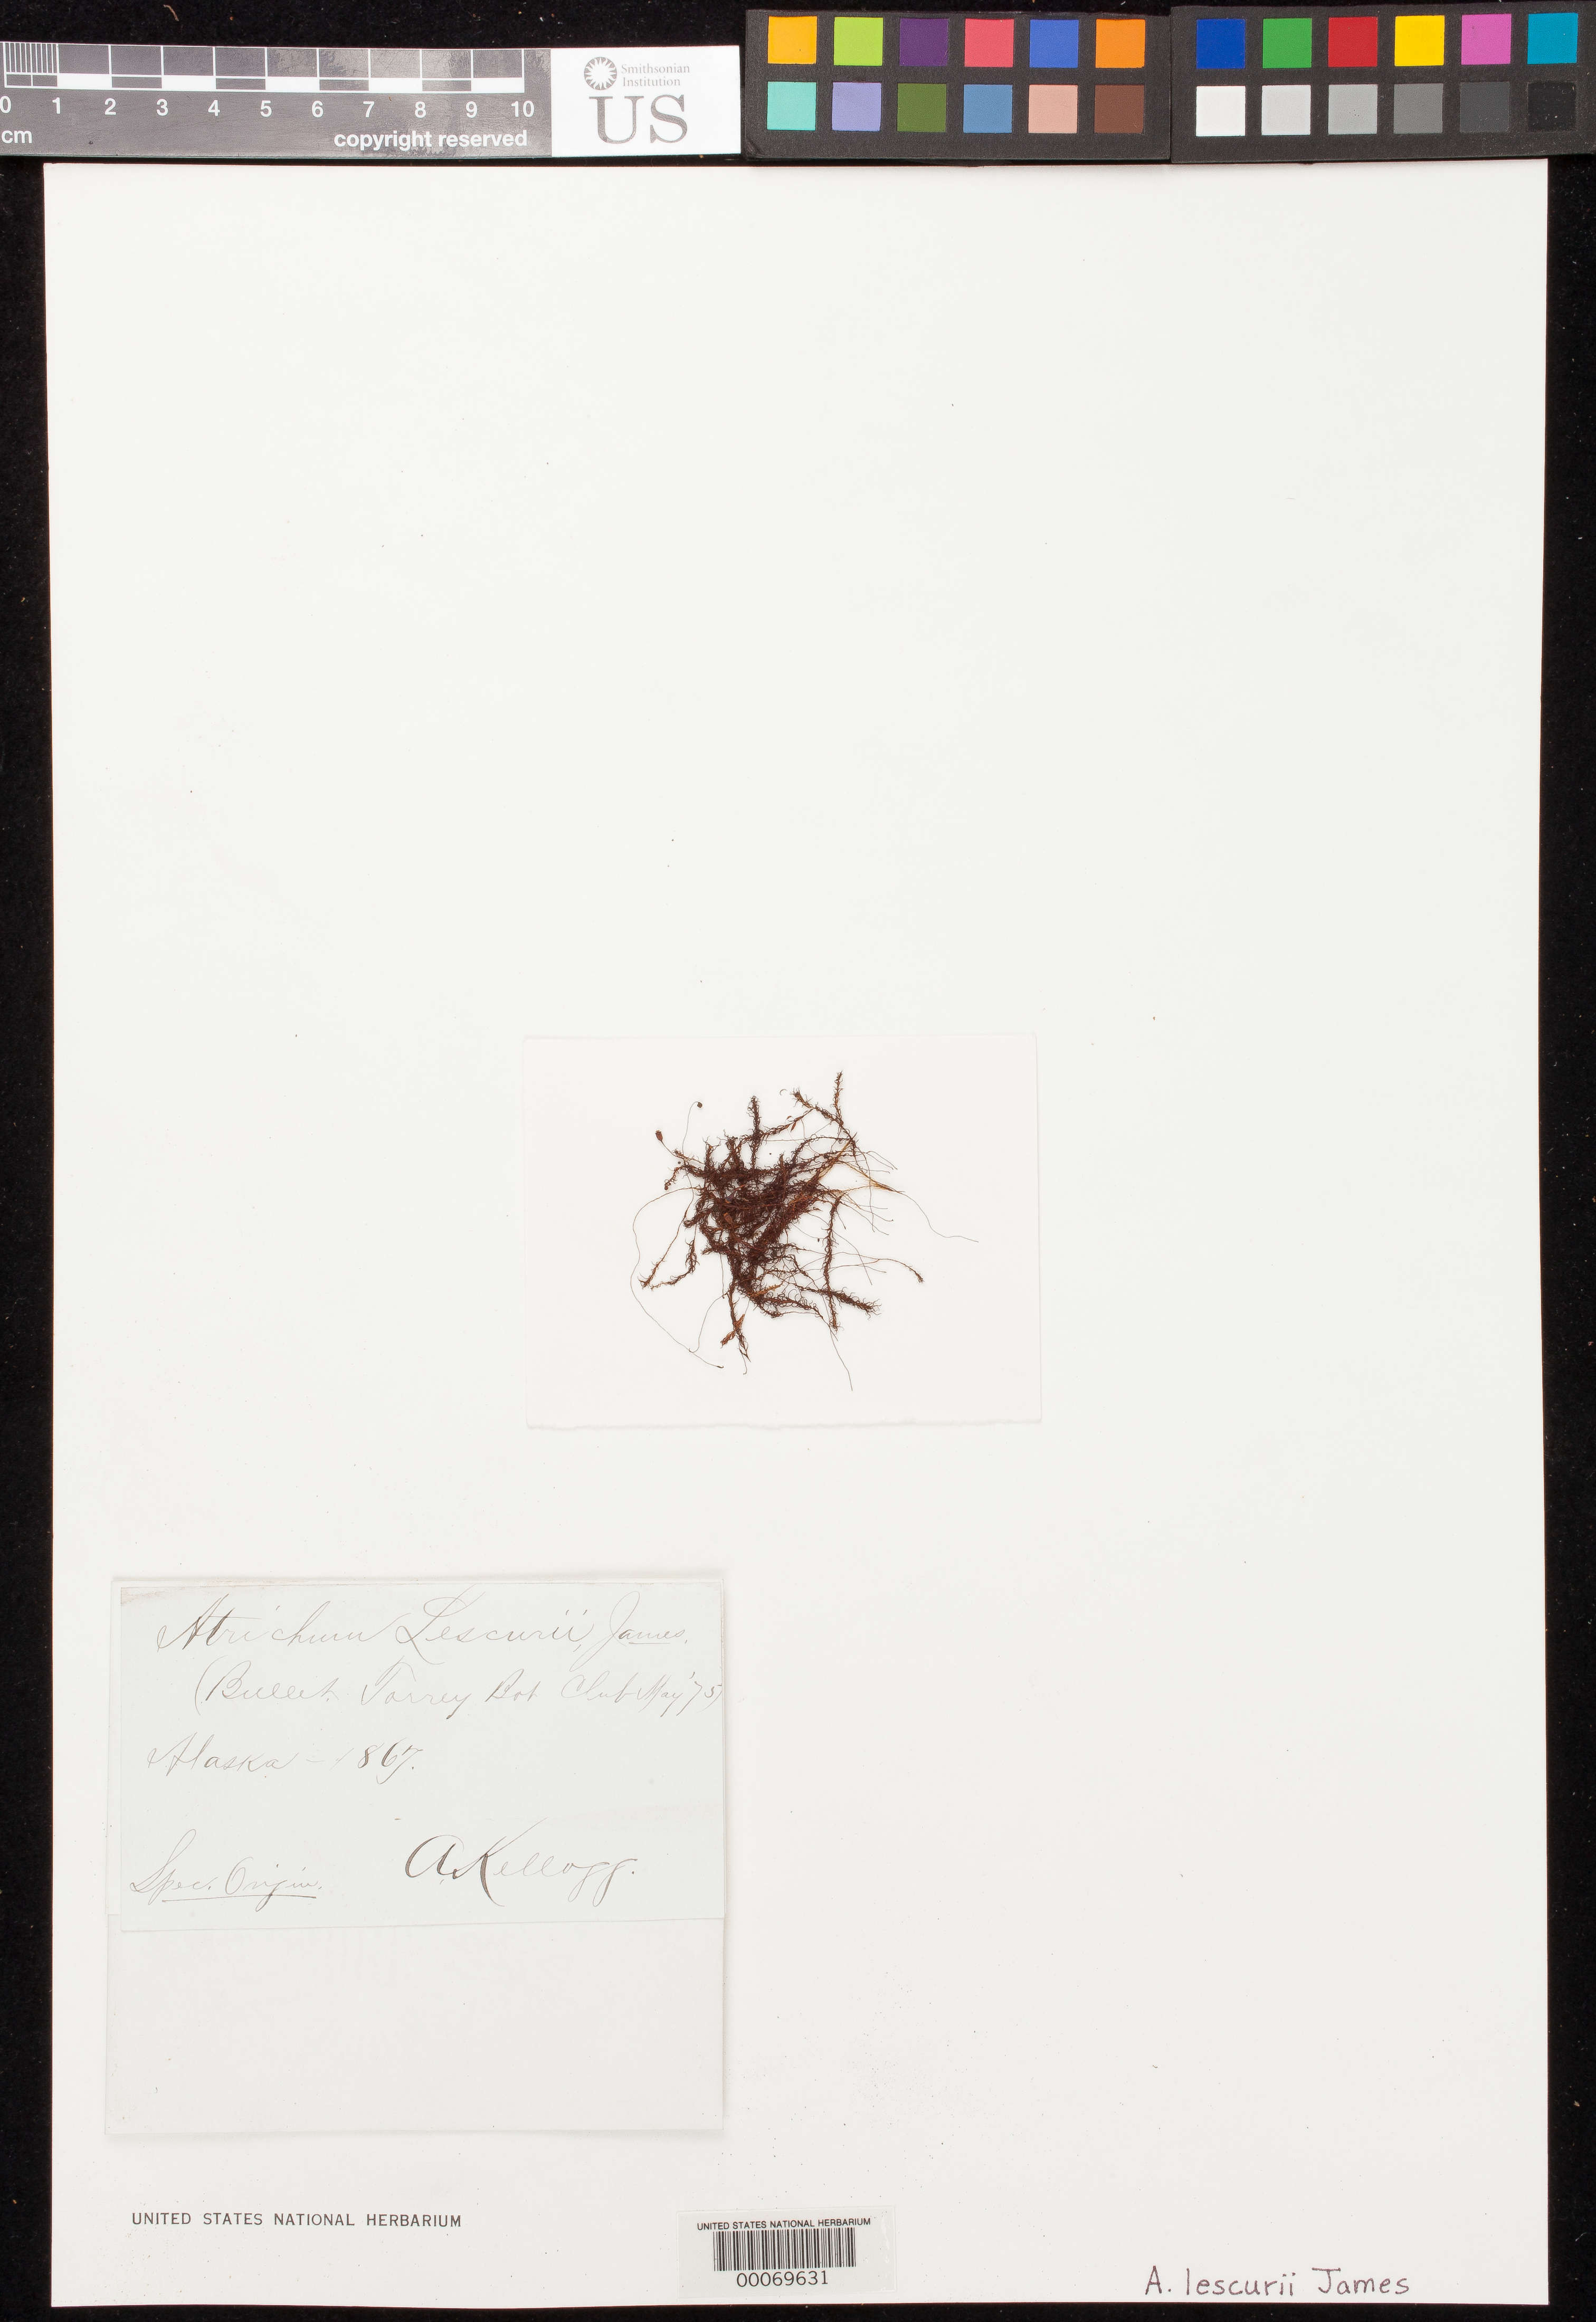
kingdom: Plantae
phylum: Bryophyta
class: Polytrichopsida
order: Polytrichales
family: Polytrichaceae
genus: Atrichum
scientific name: Atrichum lescurii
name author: James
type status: Isotype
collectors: A. Kellog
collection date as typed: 1867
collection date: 1867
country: United States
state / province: Alaska